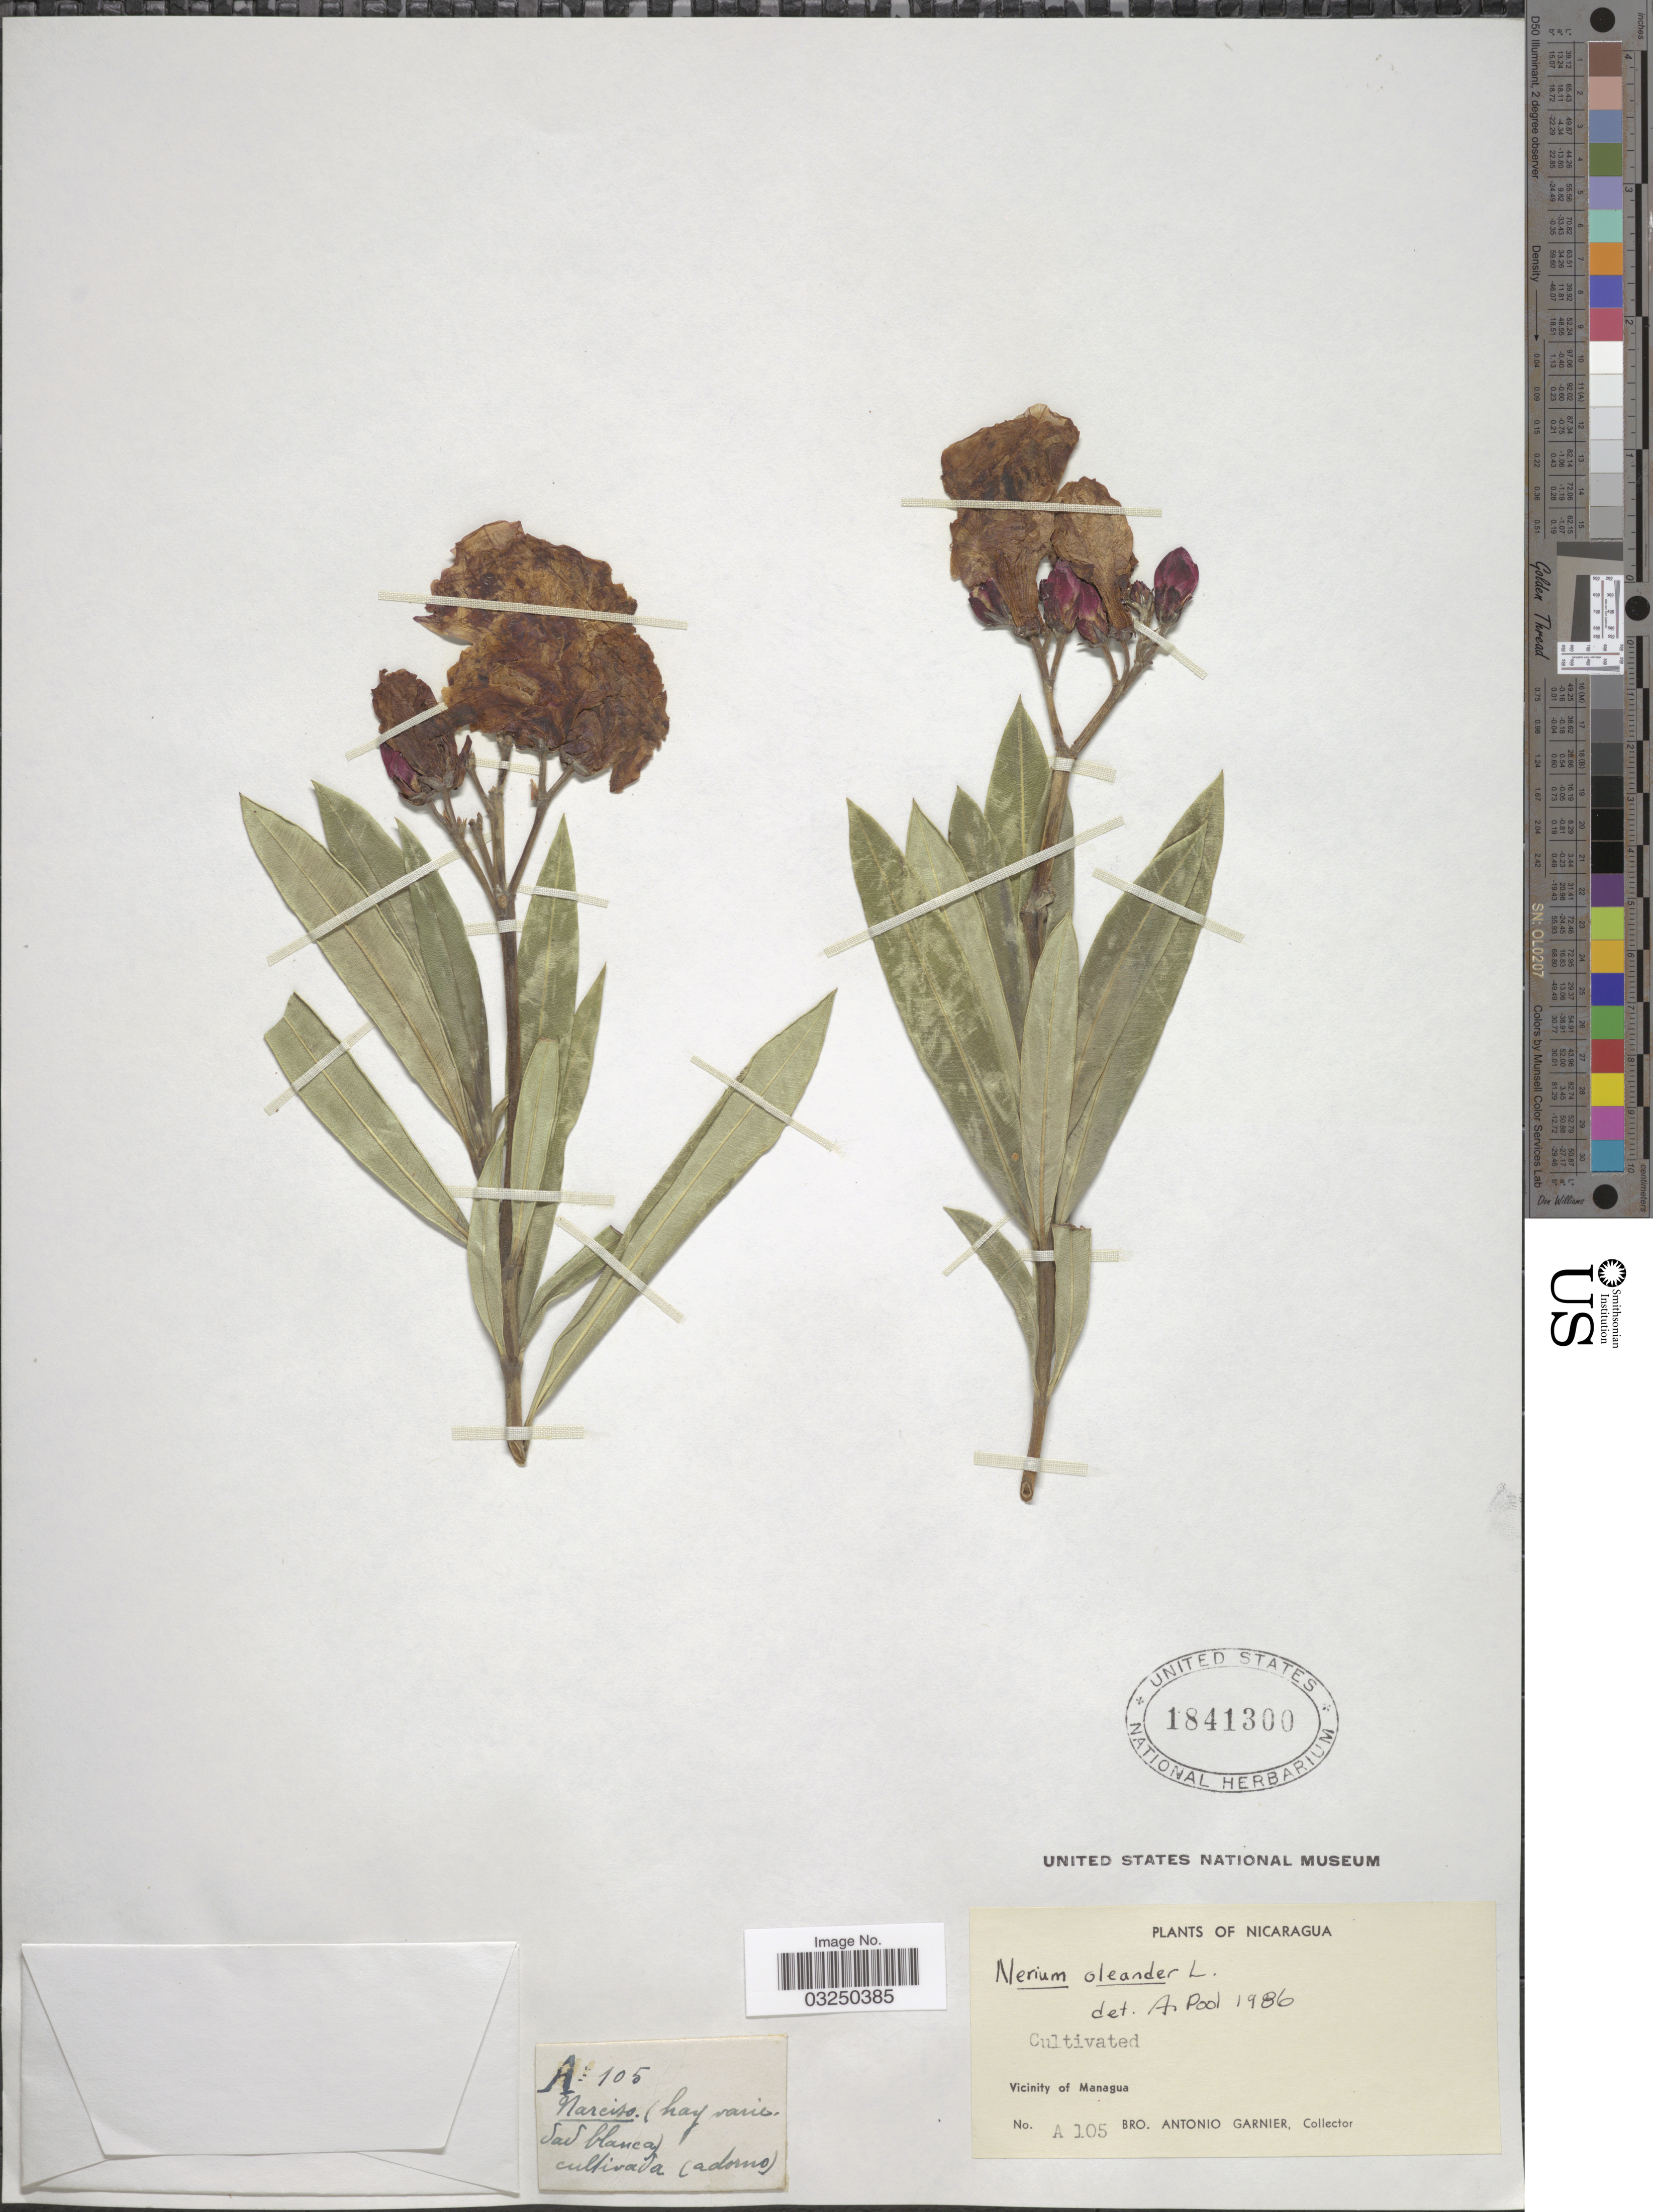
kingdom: Plantae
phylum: Tracheophyta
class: Magnoliopsida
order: Gentianales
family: Apocynaceae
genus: Nerium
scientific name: Nerium oleander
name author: L.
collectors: Bro. A. Garnier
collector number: A105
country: Nicaragua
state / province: Managua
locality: Vicinity of Managua.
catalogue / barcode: US 1841300